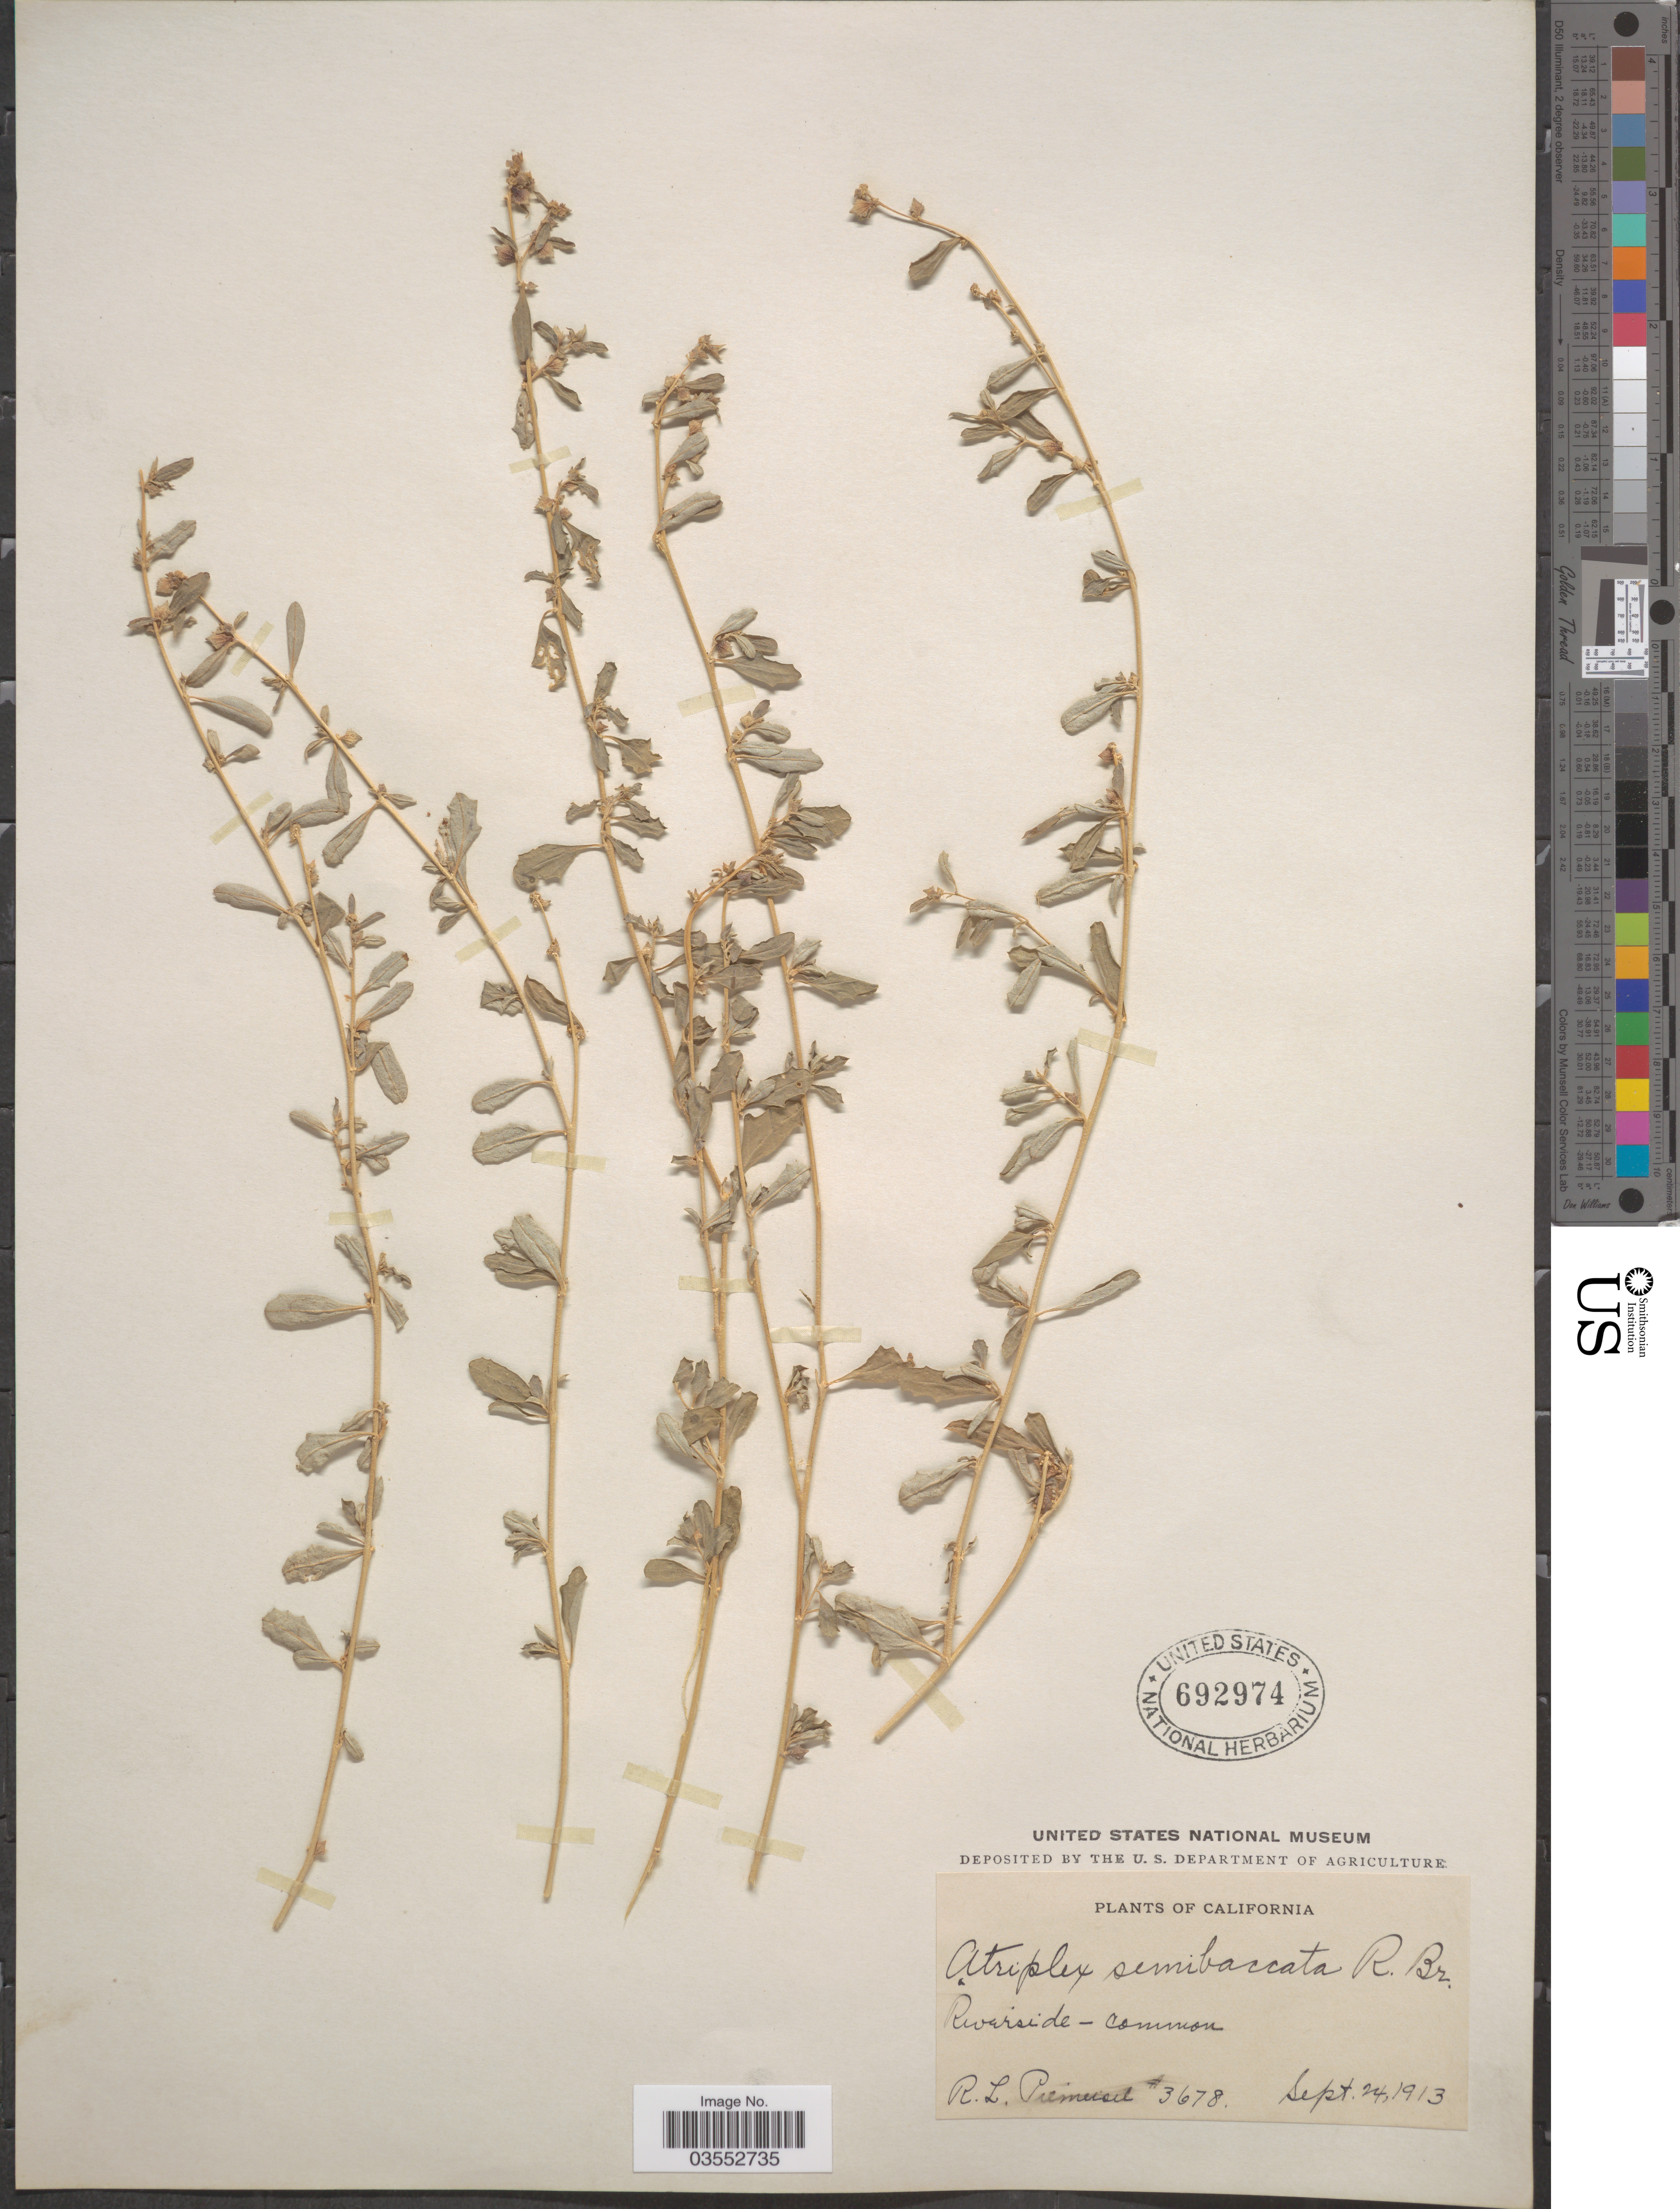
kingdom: Plantae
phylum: Tracheophyta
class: Magnoliopsida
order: Caryophyllales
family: Amaranthaceae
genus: Atriplex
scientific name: Atriplex semibaccata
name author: R. Br.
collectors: R. L. Piemeisel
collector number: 3678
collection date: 1913-09-24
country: United States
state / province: California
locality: Rivrside.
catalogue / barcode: US 692974